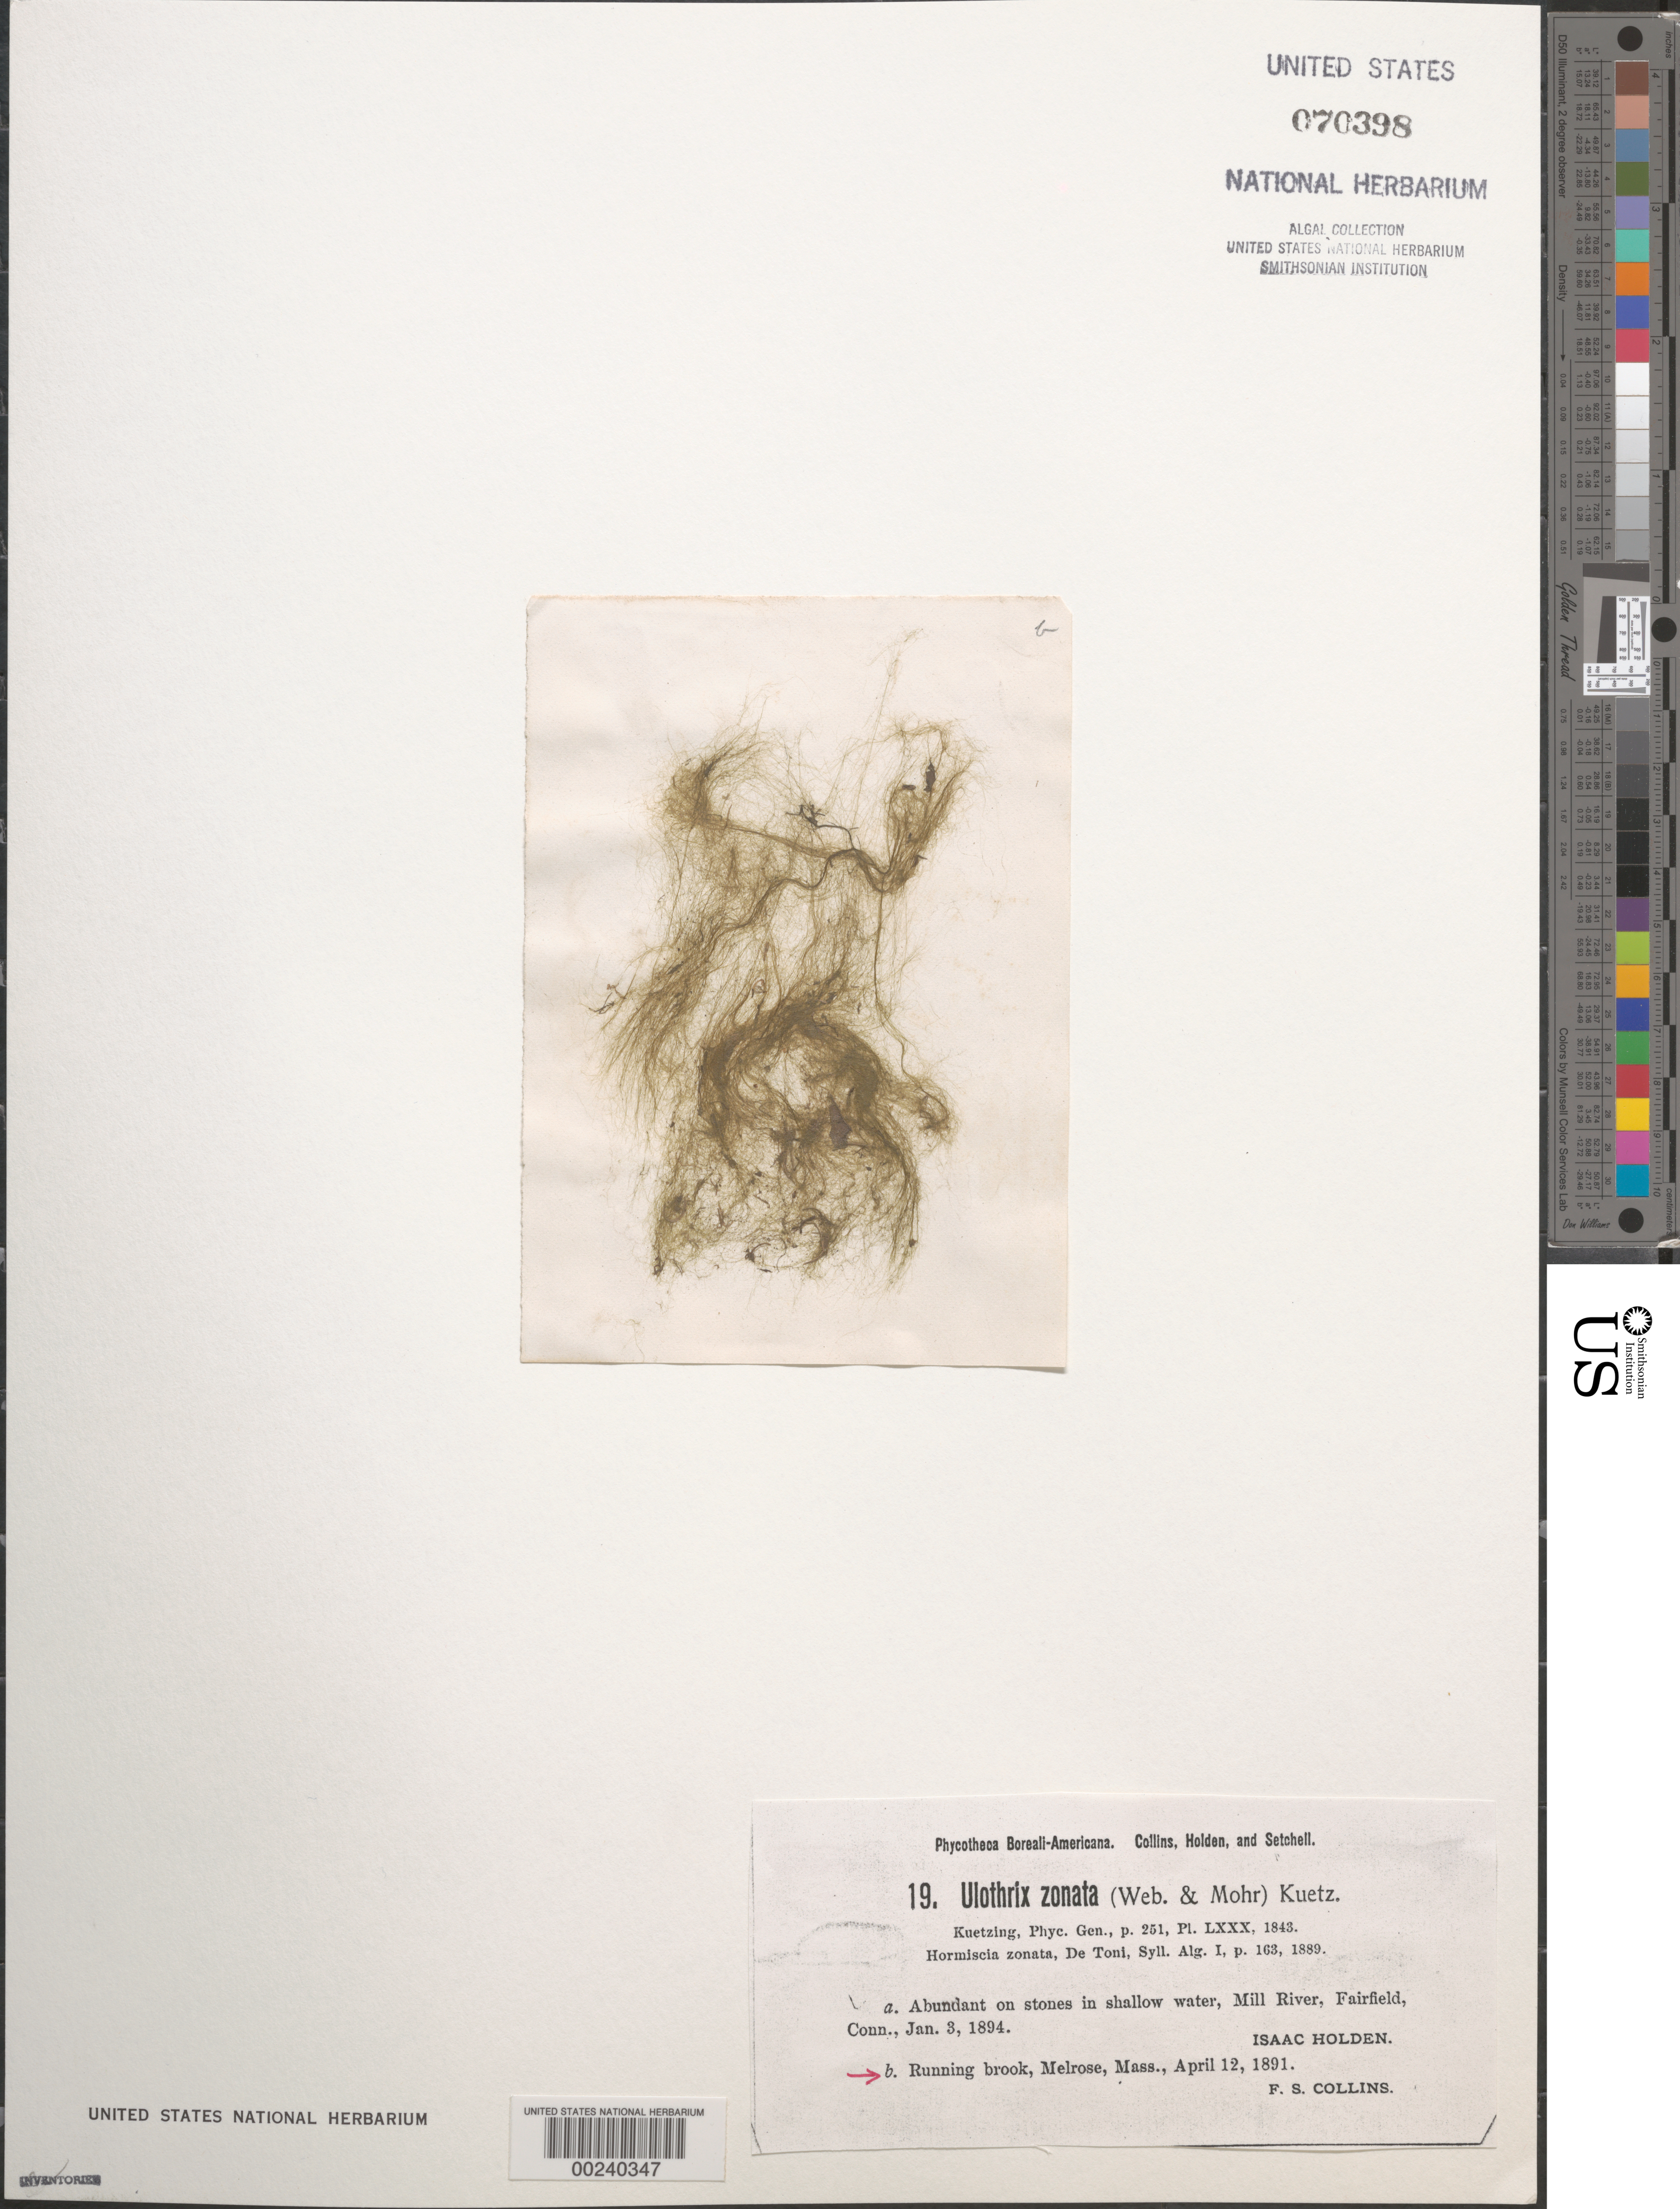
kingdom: Plantae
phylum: Chlorophyta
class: Ulvophyceae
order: Ulotrichales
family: Ulotrichaceae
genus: Ulothrix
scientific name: Ulothrix zonata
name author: (F. Weber & D. Mohr) Kütz.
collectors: F. Collins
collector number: PB-A 19b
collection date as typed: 12 Apr 1891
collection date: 1891-04-12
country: United States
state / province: Massachusetts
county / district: Middlesex County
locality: Melrose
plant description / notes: Collins, Holden & Setchell, Phycotheca Boreali-Americana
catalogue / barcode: US 70398